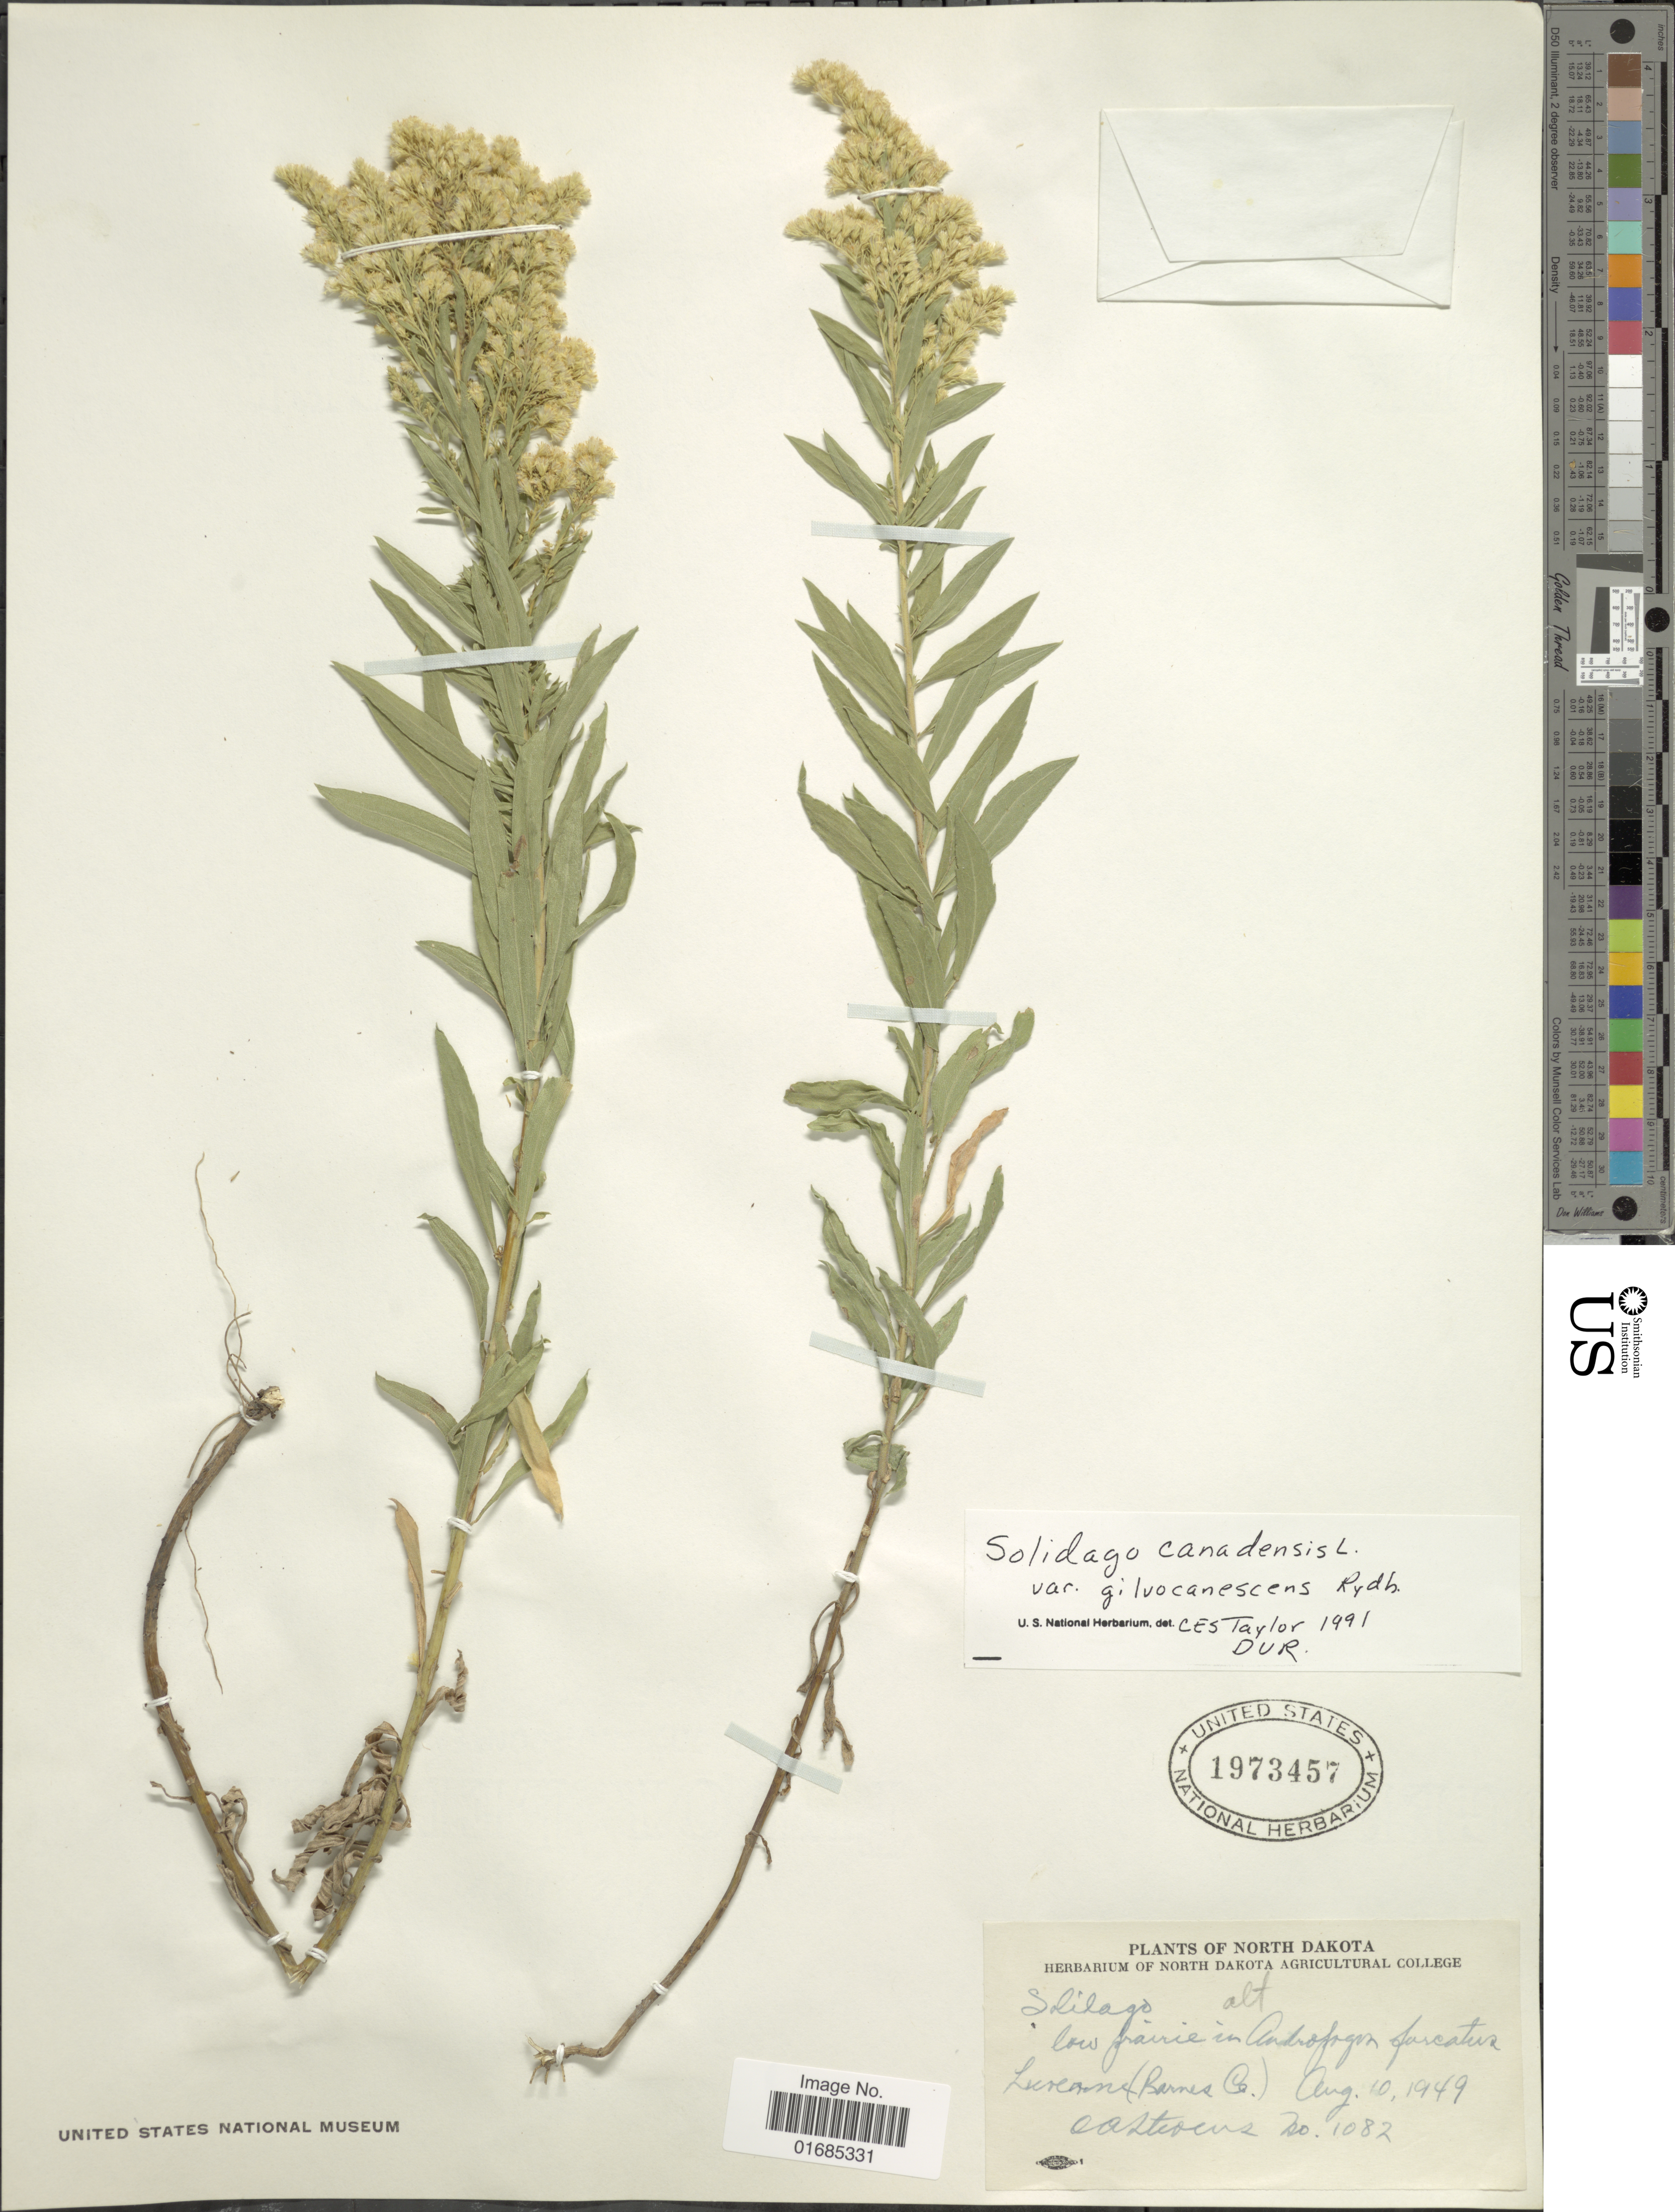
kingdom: Plantae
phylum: Tracheophyta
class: Magnoliopsida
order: Asterales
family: Asteraceae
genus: Solidago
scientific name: Solidago canadensis var. gilvocanescens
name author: Rydb.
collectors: O. A. Stevens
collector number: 1082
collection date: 1949-08-10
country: United States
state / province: North Dakota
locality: Luverne (Barnes Co.)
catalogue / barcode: US 1973457